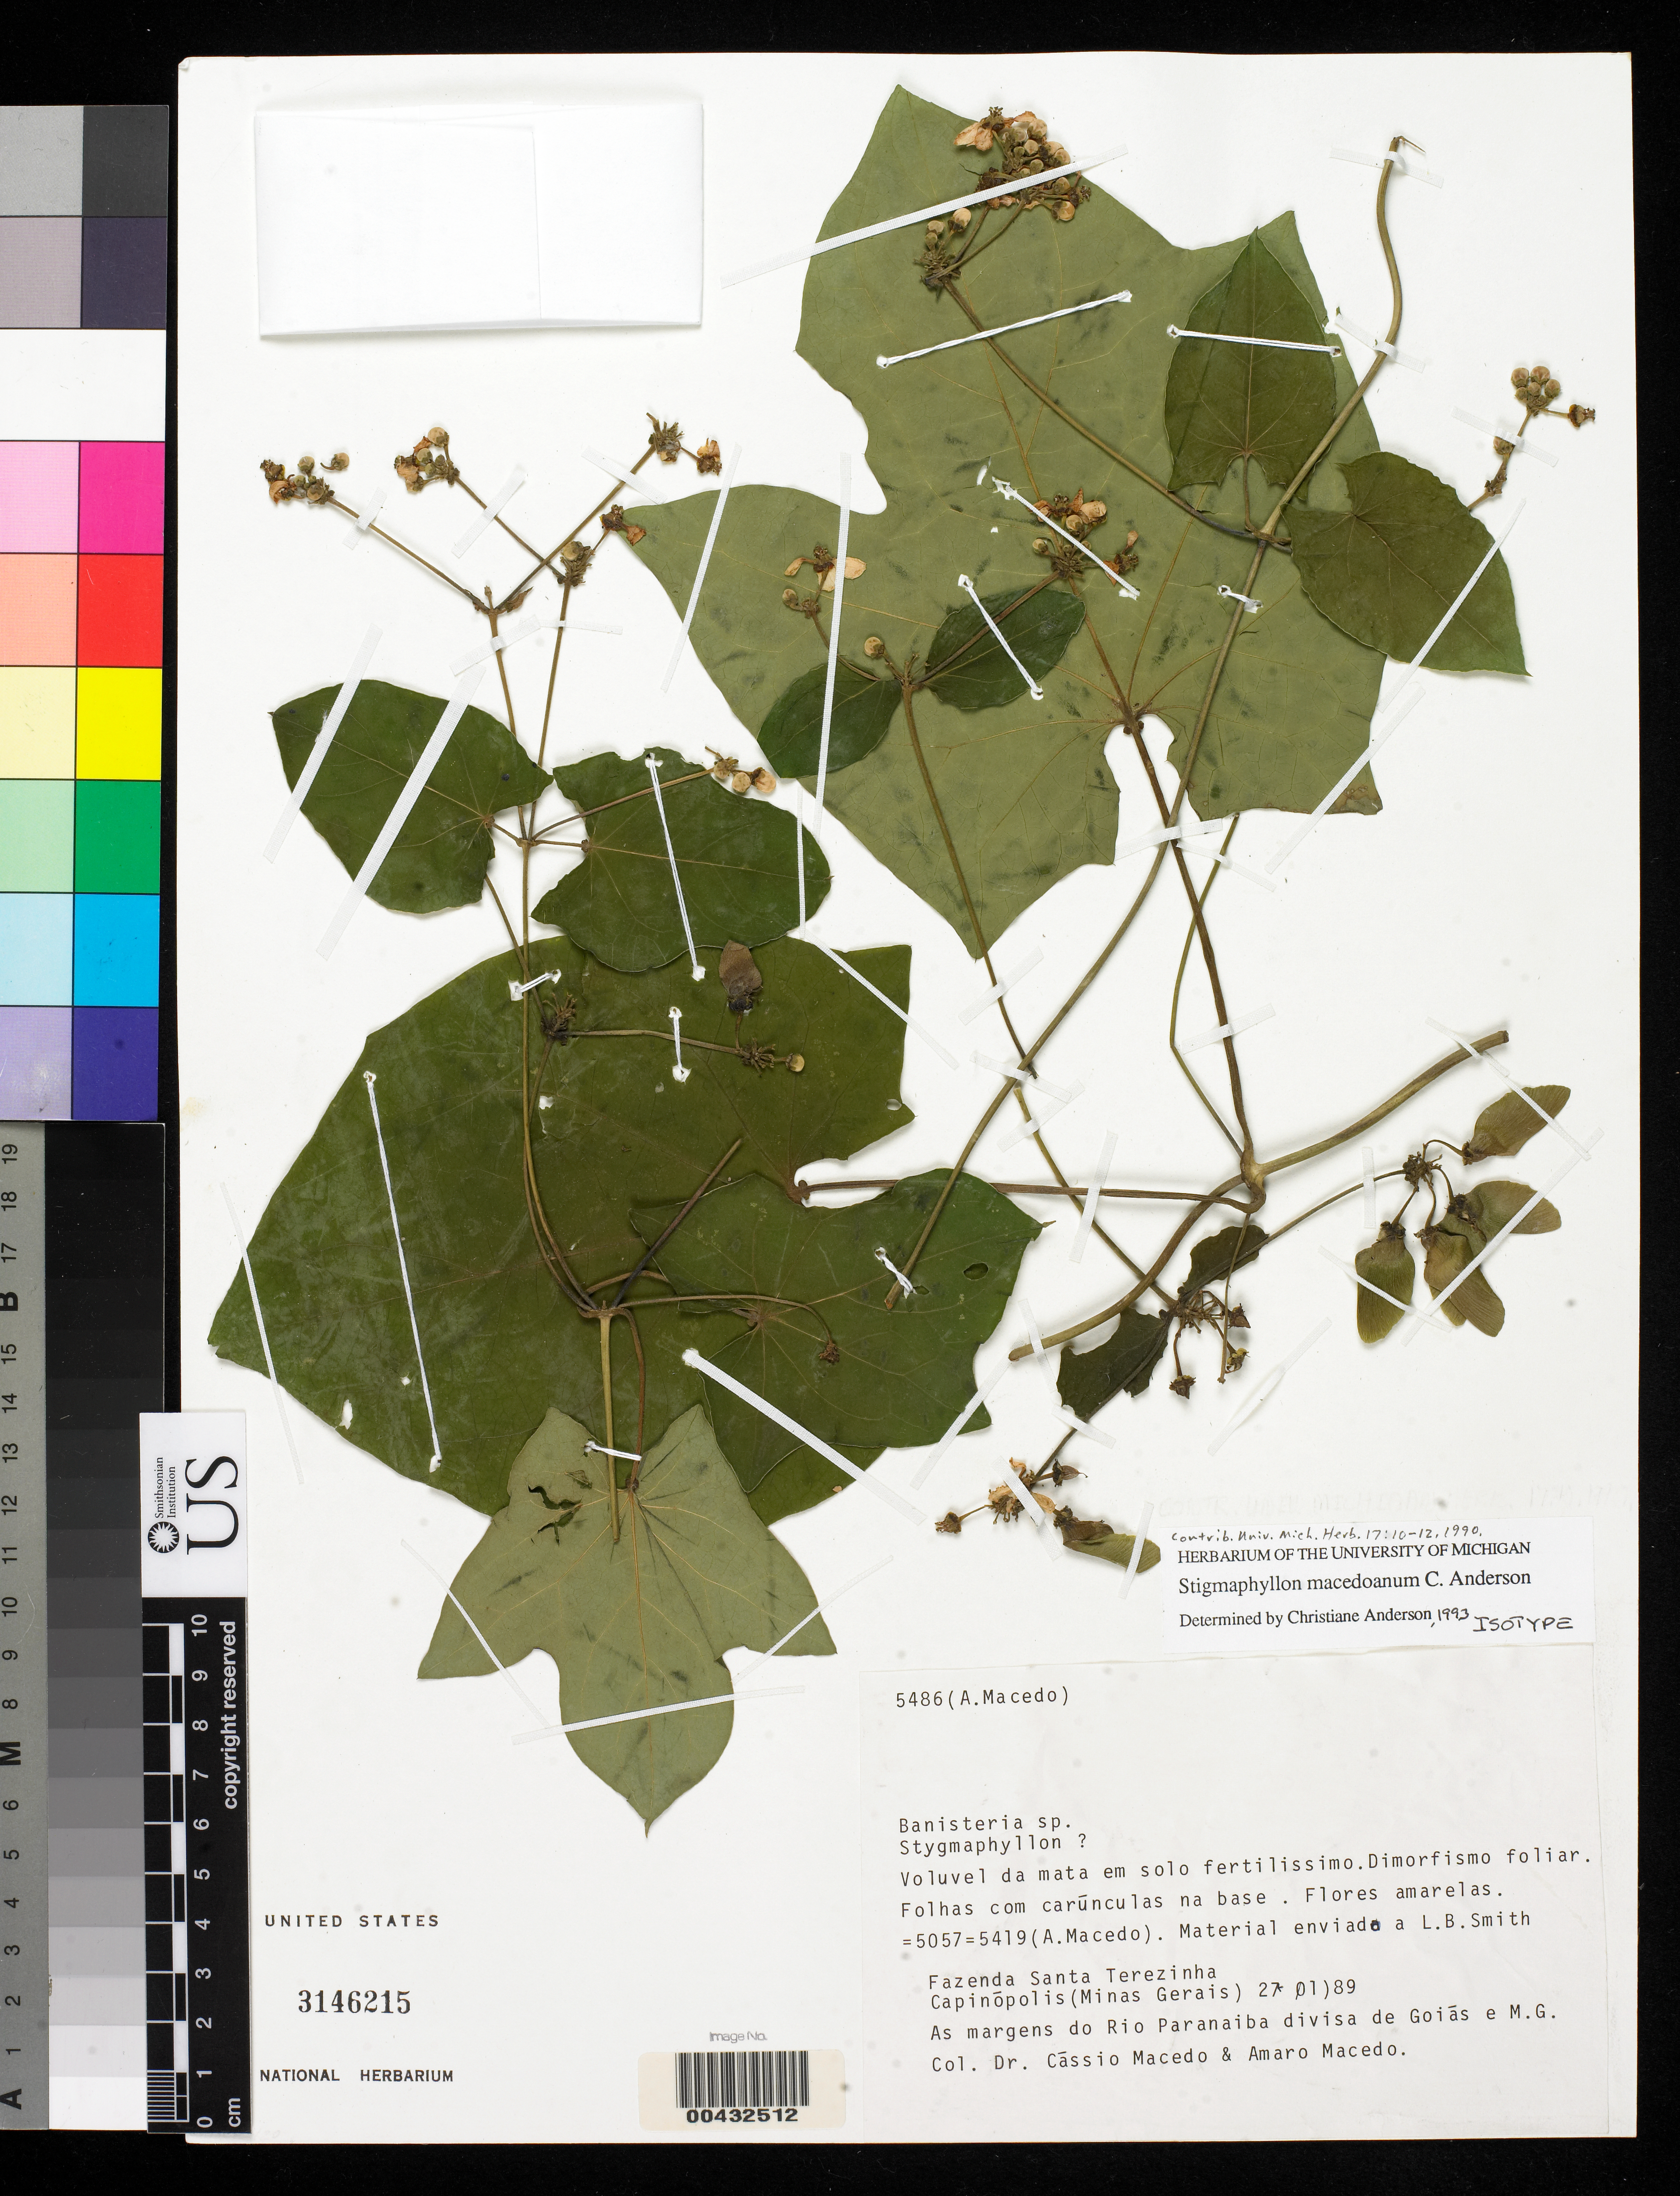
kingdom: Plantae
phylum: Tracheophyta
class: Magnoliopsida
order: Malpighiales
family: Malpighiaceae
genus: Stigmaphyllon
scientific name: Stigmaphyllon macedoanum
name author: C.E. Anderson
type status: Isotype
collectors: C. Macedo & A. Macedo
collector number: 5486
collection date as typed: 27 Jan 1989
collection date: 1989-01-27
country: Brazil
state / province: Minas Gerais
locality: Margins do Rio Paranaibo divisa de Goias e Minas Gerais.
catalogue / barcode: US 3146215